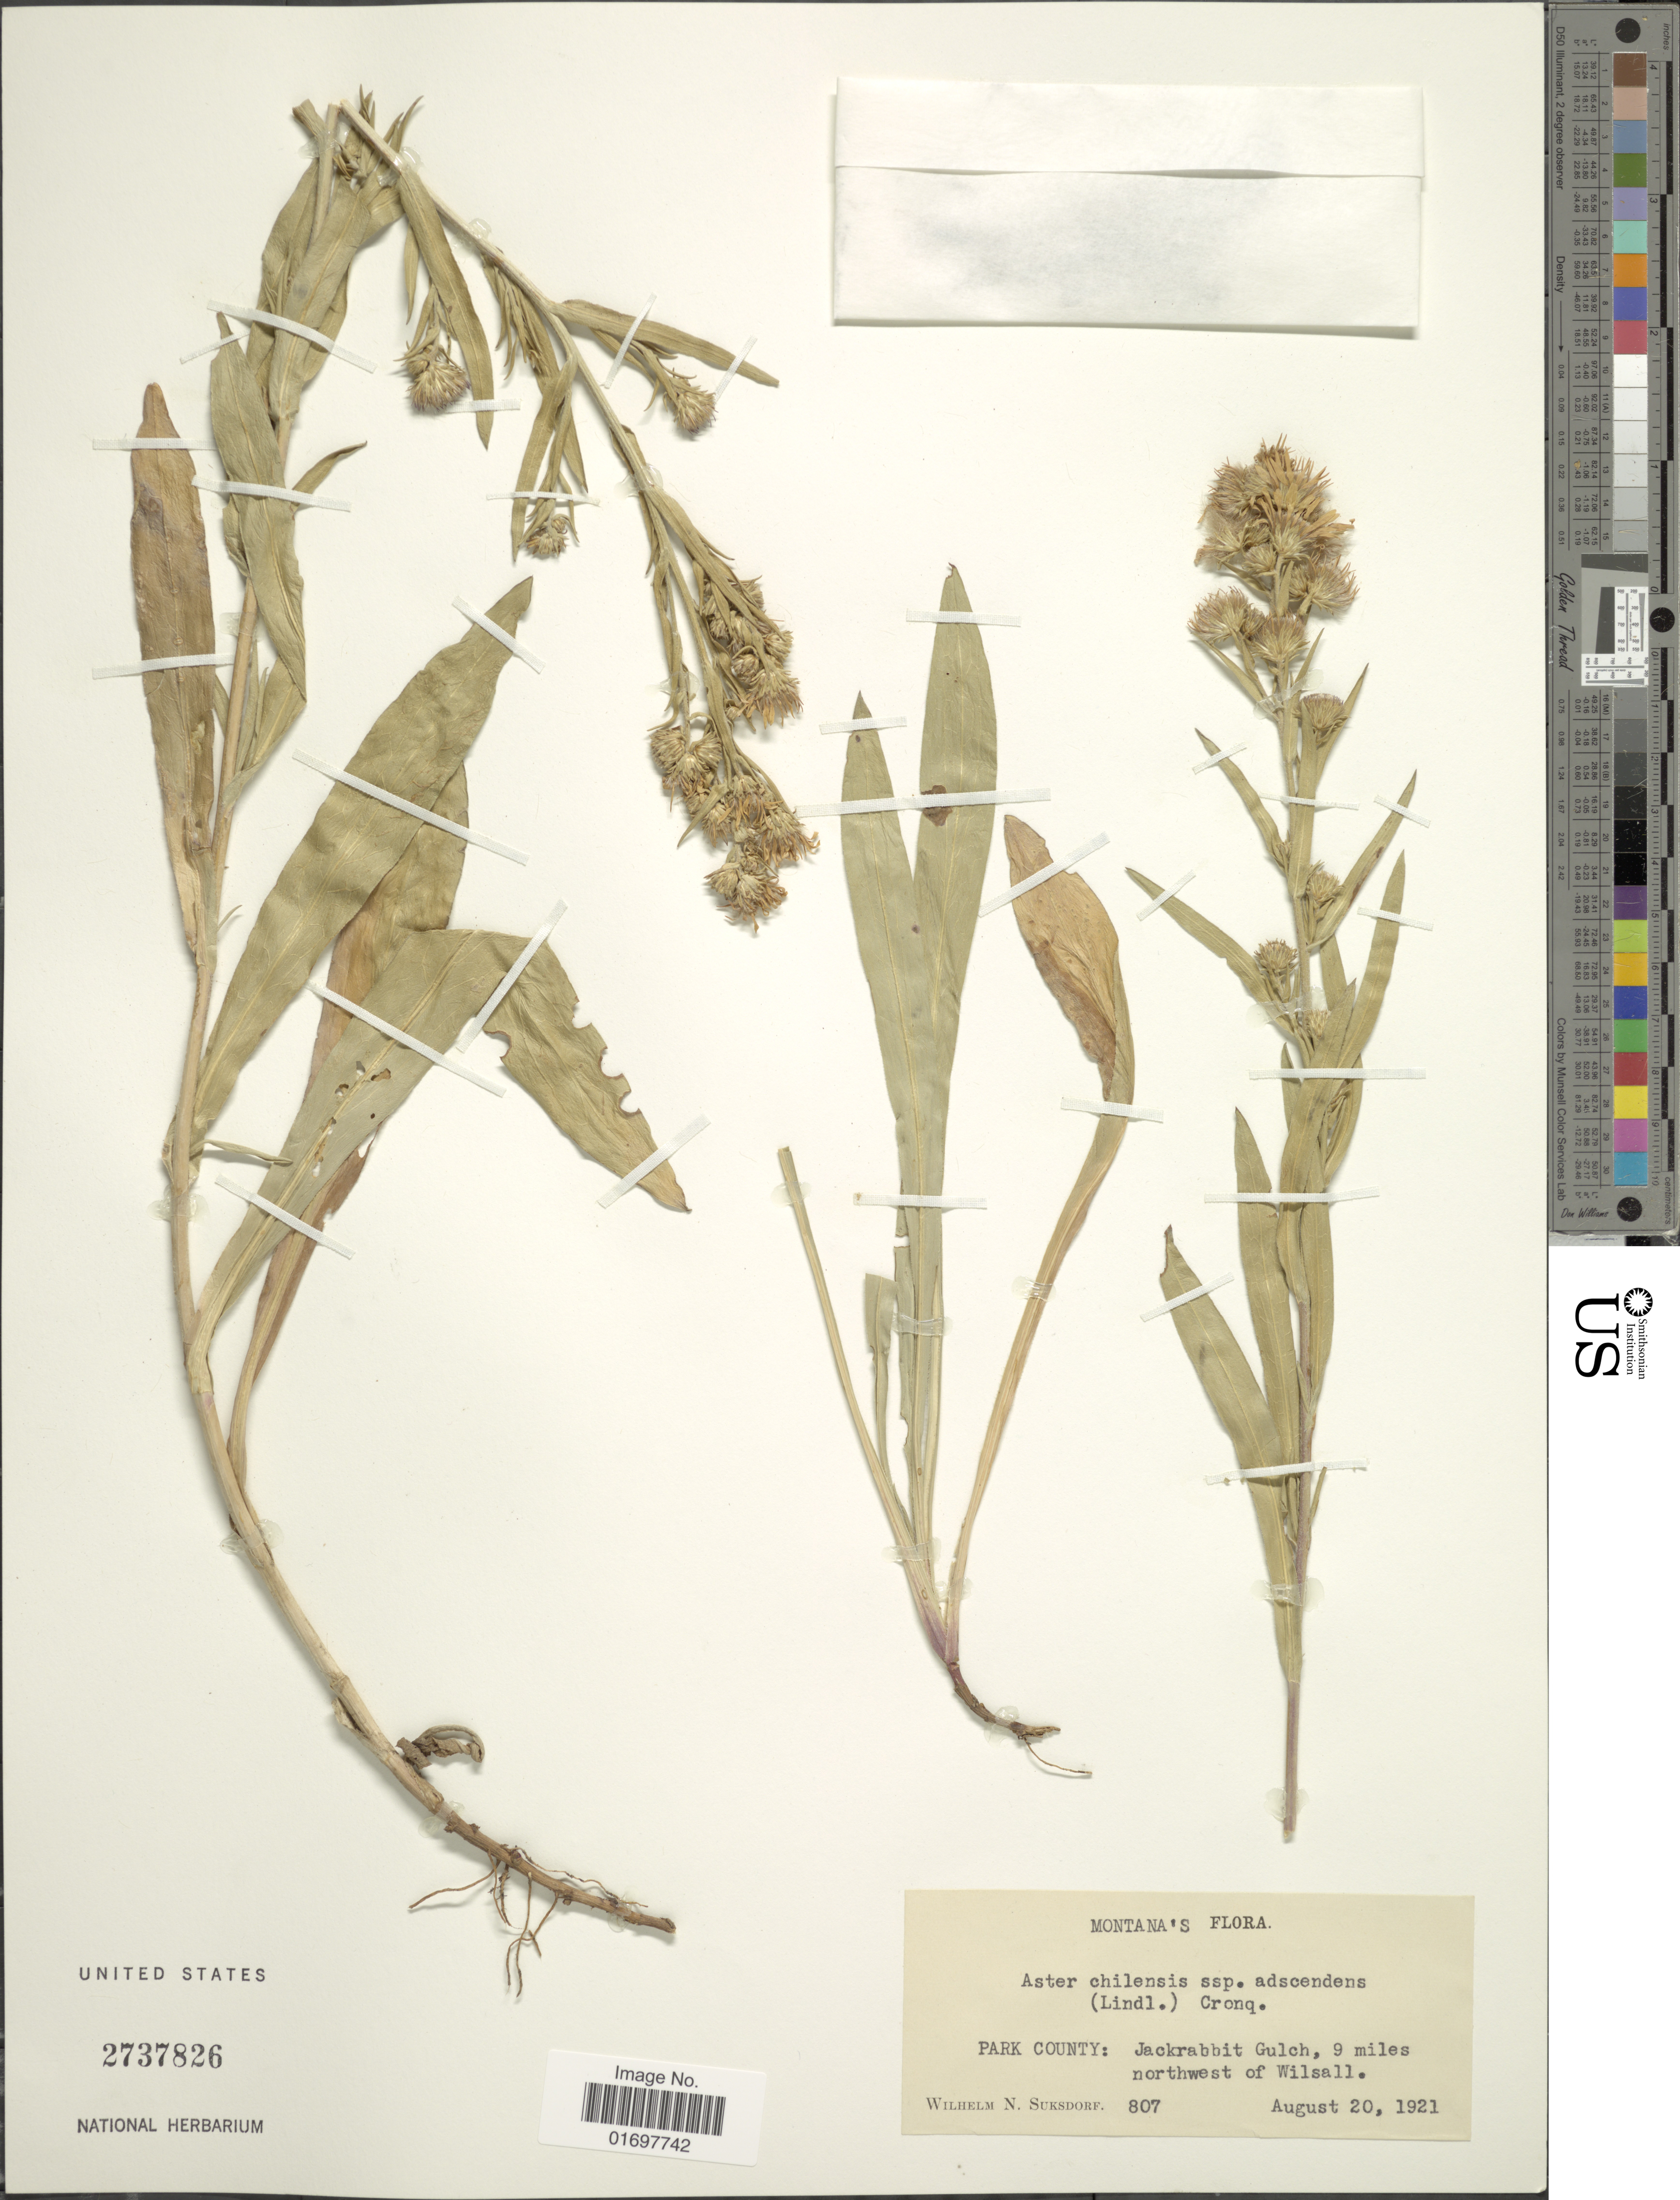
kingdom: Plantae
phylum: Tracheophyta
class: Magnoliopsida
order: Asterales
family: Asteraceae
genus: Symphyotrichum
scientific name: Symphyotrichum chilense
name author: (Nees) G.L. Nesom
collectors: W. N. Suksdorf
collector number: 807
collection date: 1921-08-20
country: United States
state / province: Montana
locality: Park County: Kackrabbit Gulch, 9 miles northwest of Wilsall.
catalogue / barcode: US 2737826